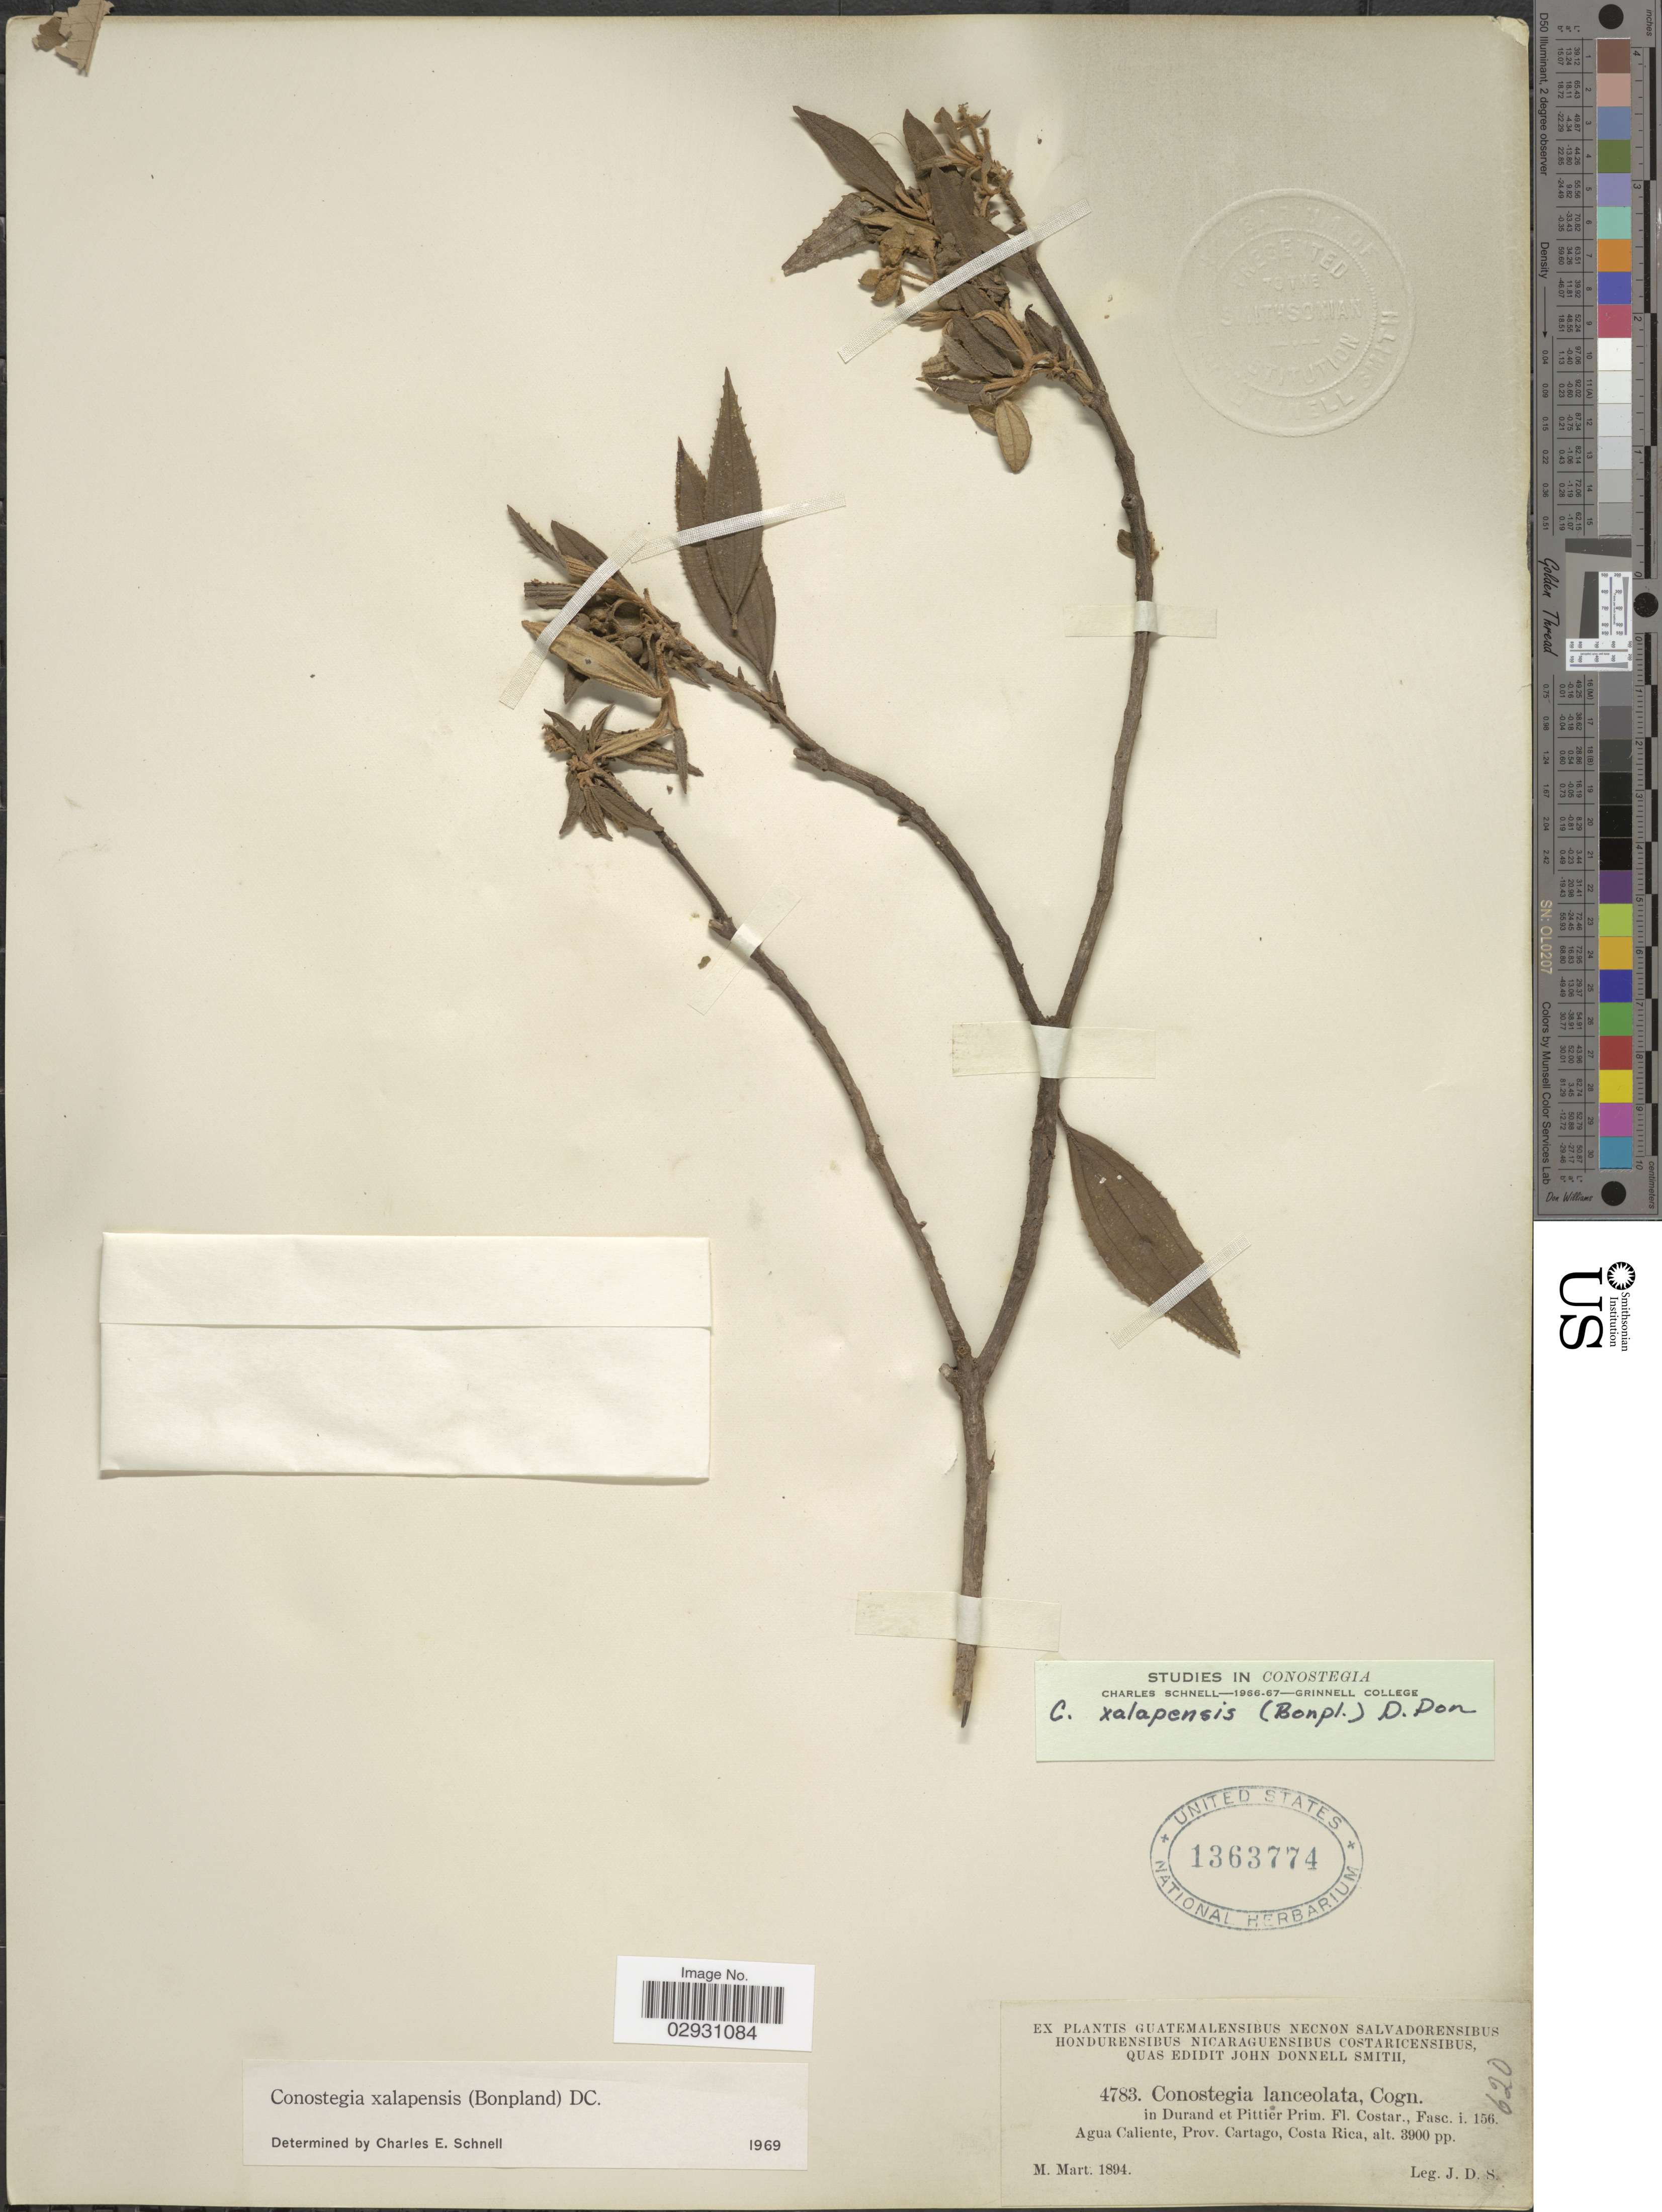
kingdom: Plantae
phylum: Tracheophyta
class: Magnoliopsida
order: Myrtales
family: Melastomataceae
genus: Conostegia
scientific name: Conostegia quadrangularis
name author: Schltdl. ex Steud.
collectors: J. Donnell Smith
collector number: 4783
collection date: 1894-03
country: Costa Rica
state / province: Cartago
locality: Agua Caliente.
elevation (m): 1189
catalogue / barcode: US 1363774